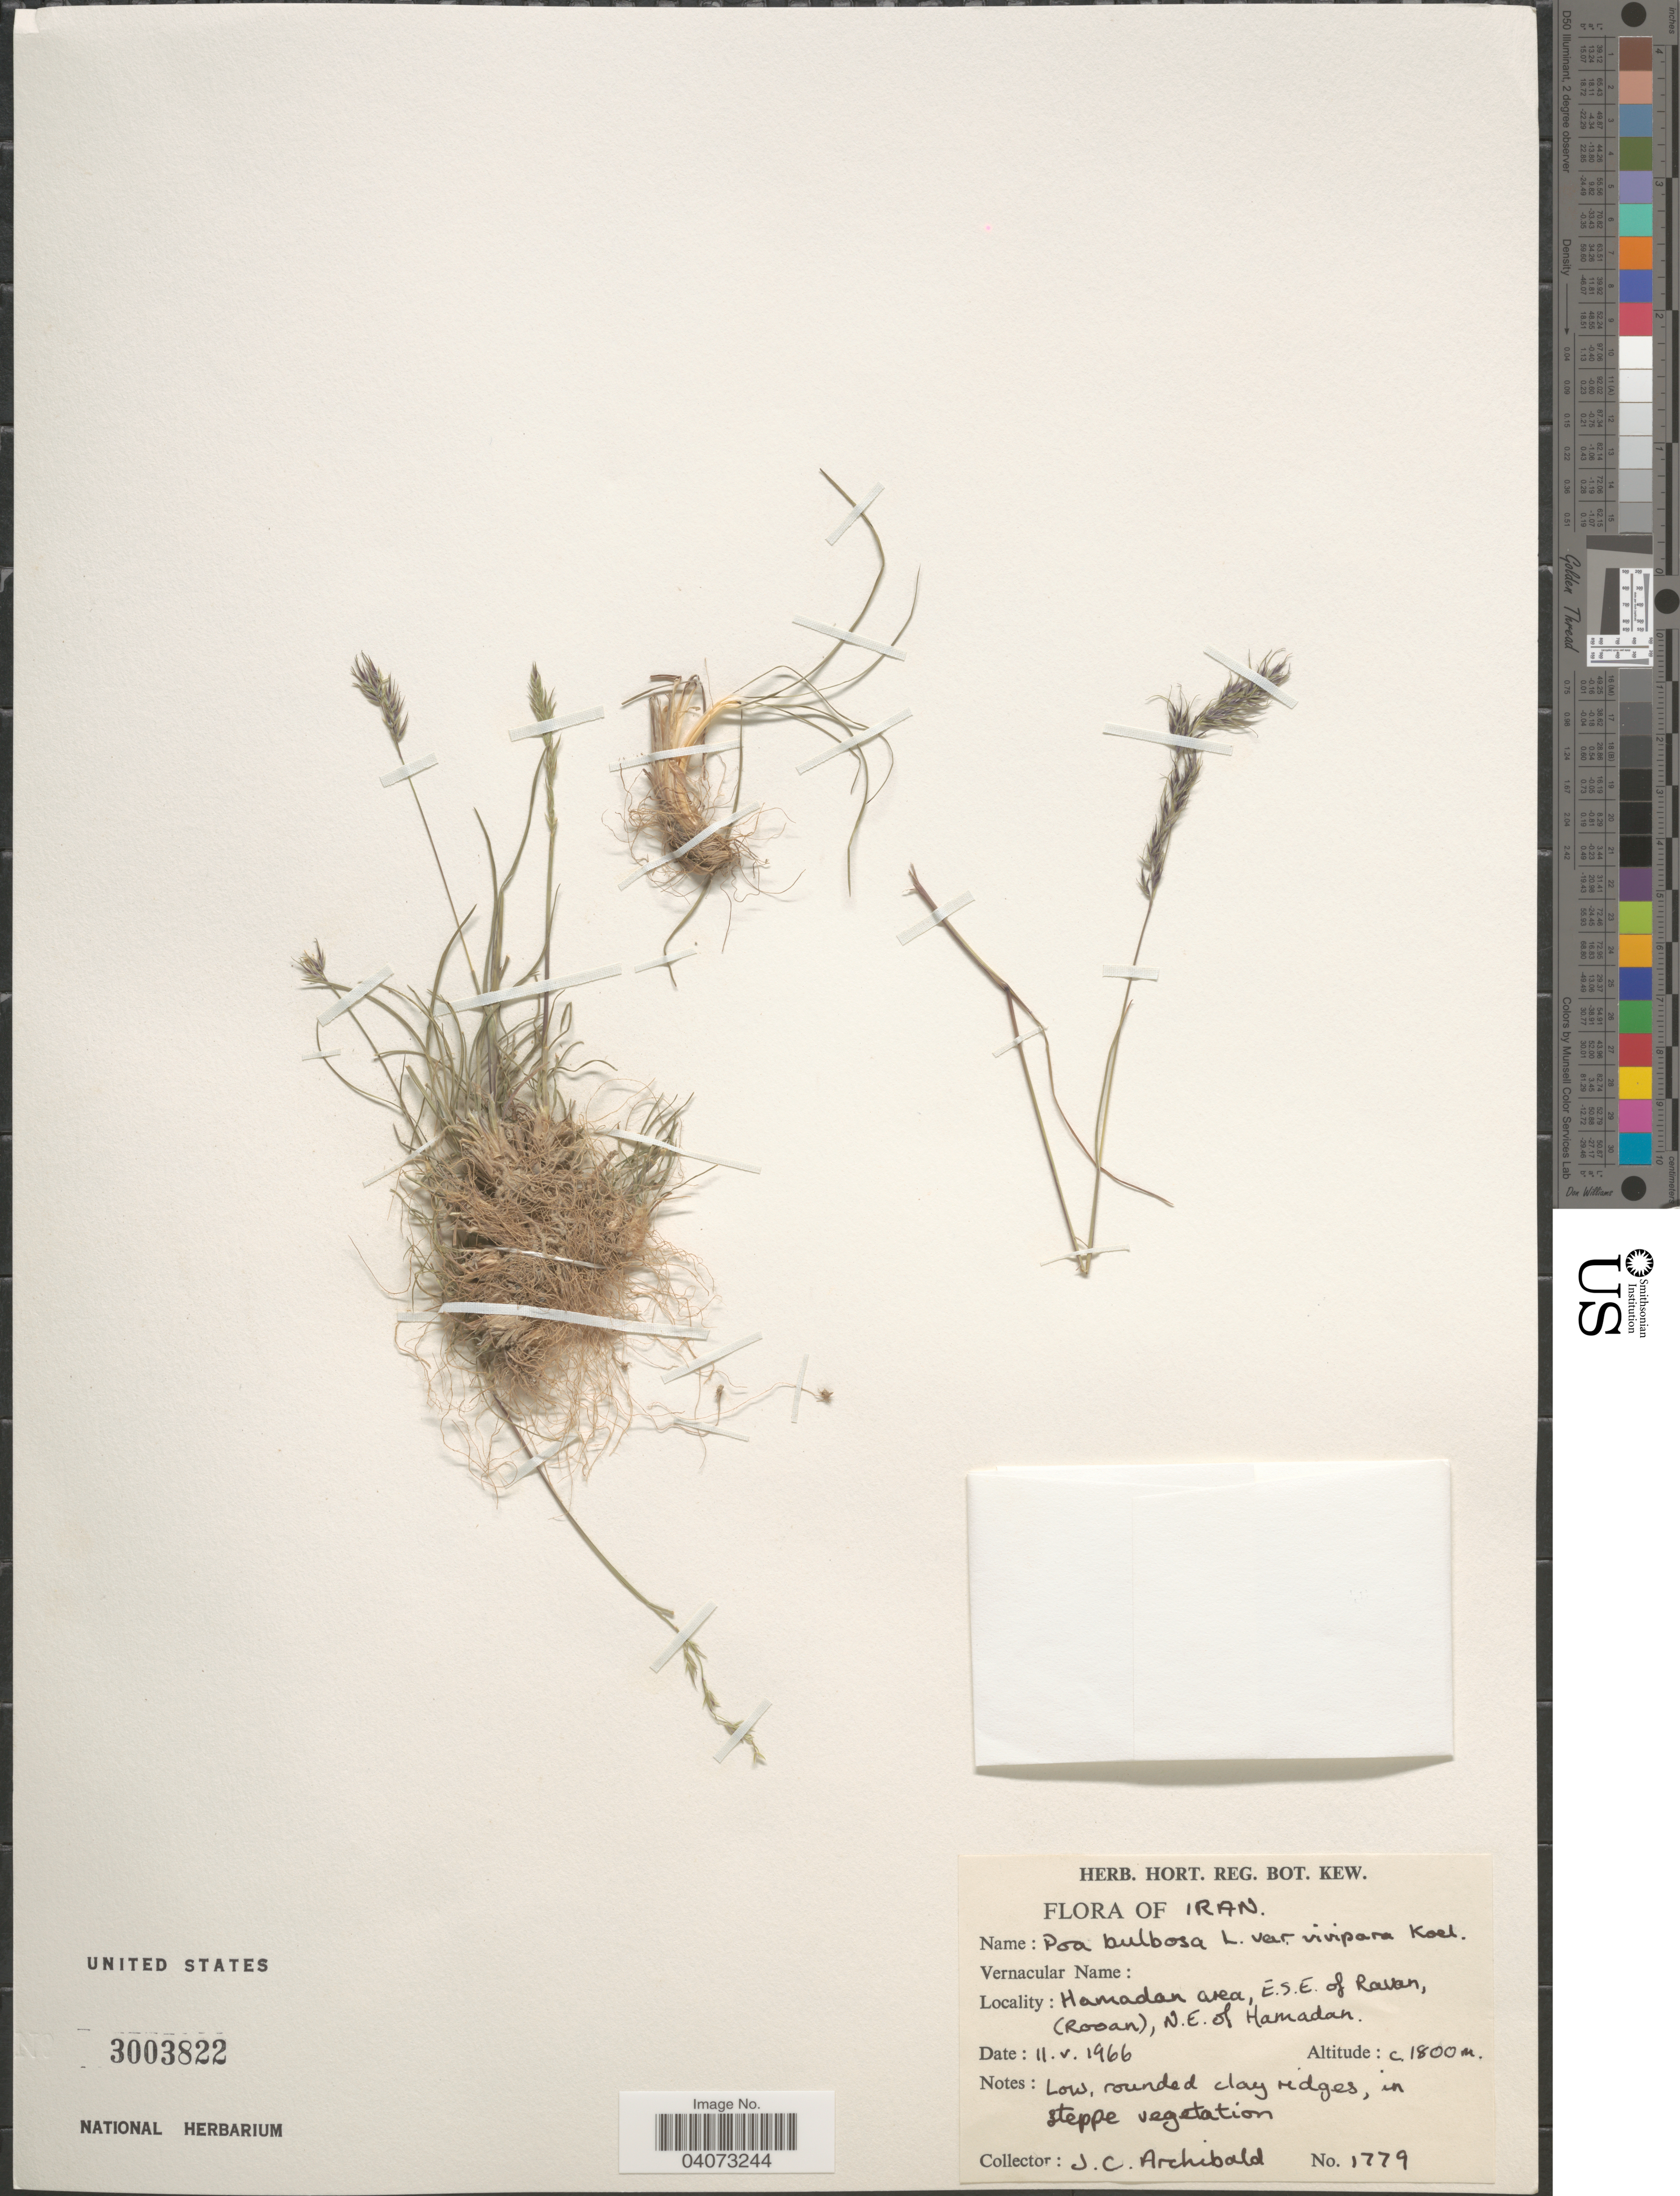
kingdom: Plantae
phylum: Tracheophyta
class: Liliopsida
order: Poales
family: Poaceae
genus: Poa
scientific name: Poa bulbosa subsp. bulbosa var. vivipara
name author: Koeler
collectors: J. Archibald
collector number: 1779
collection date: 1966-05-11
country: Iran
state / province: Hamadan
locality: Hamadan area, E.S.E. of Ravan, (Rooan), N.E. of Hamadan.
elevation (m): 1800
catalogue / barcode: US 3003822